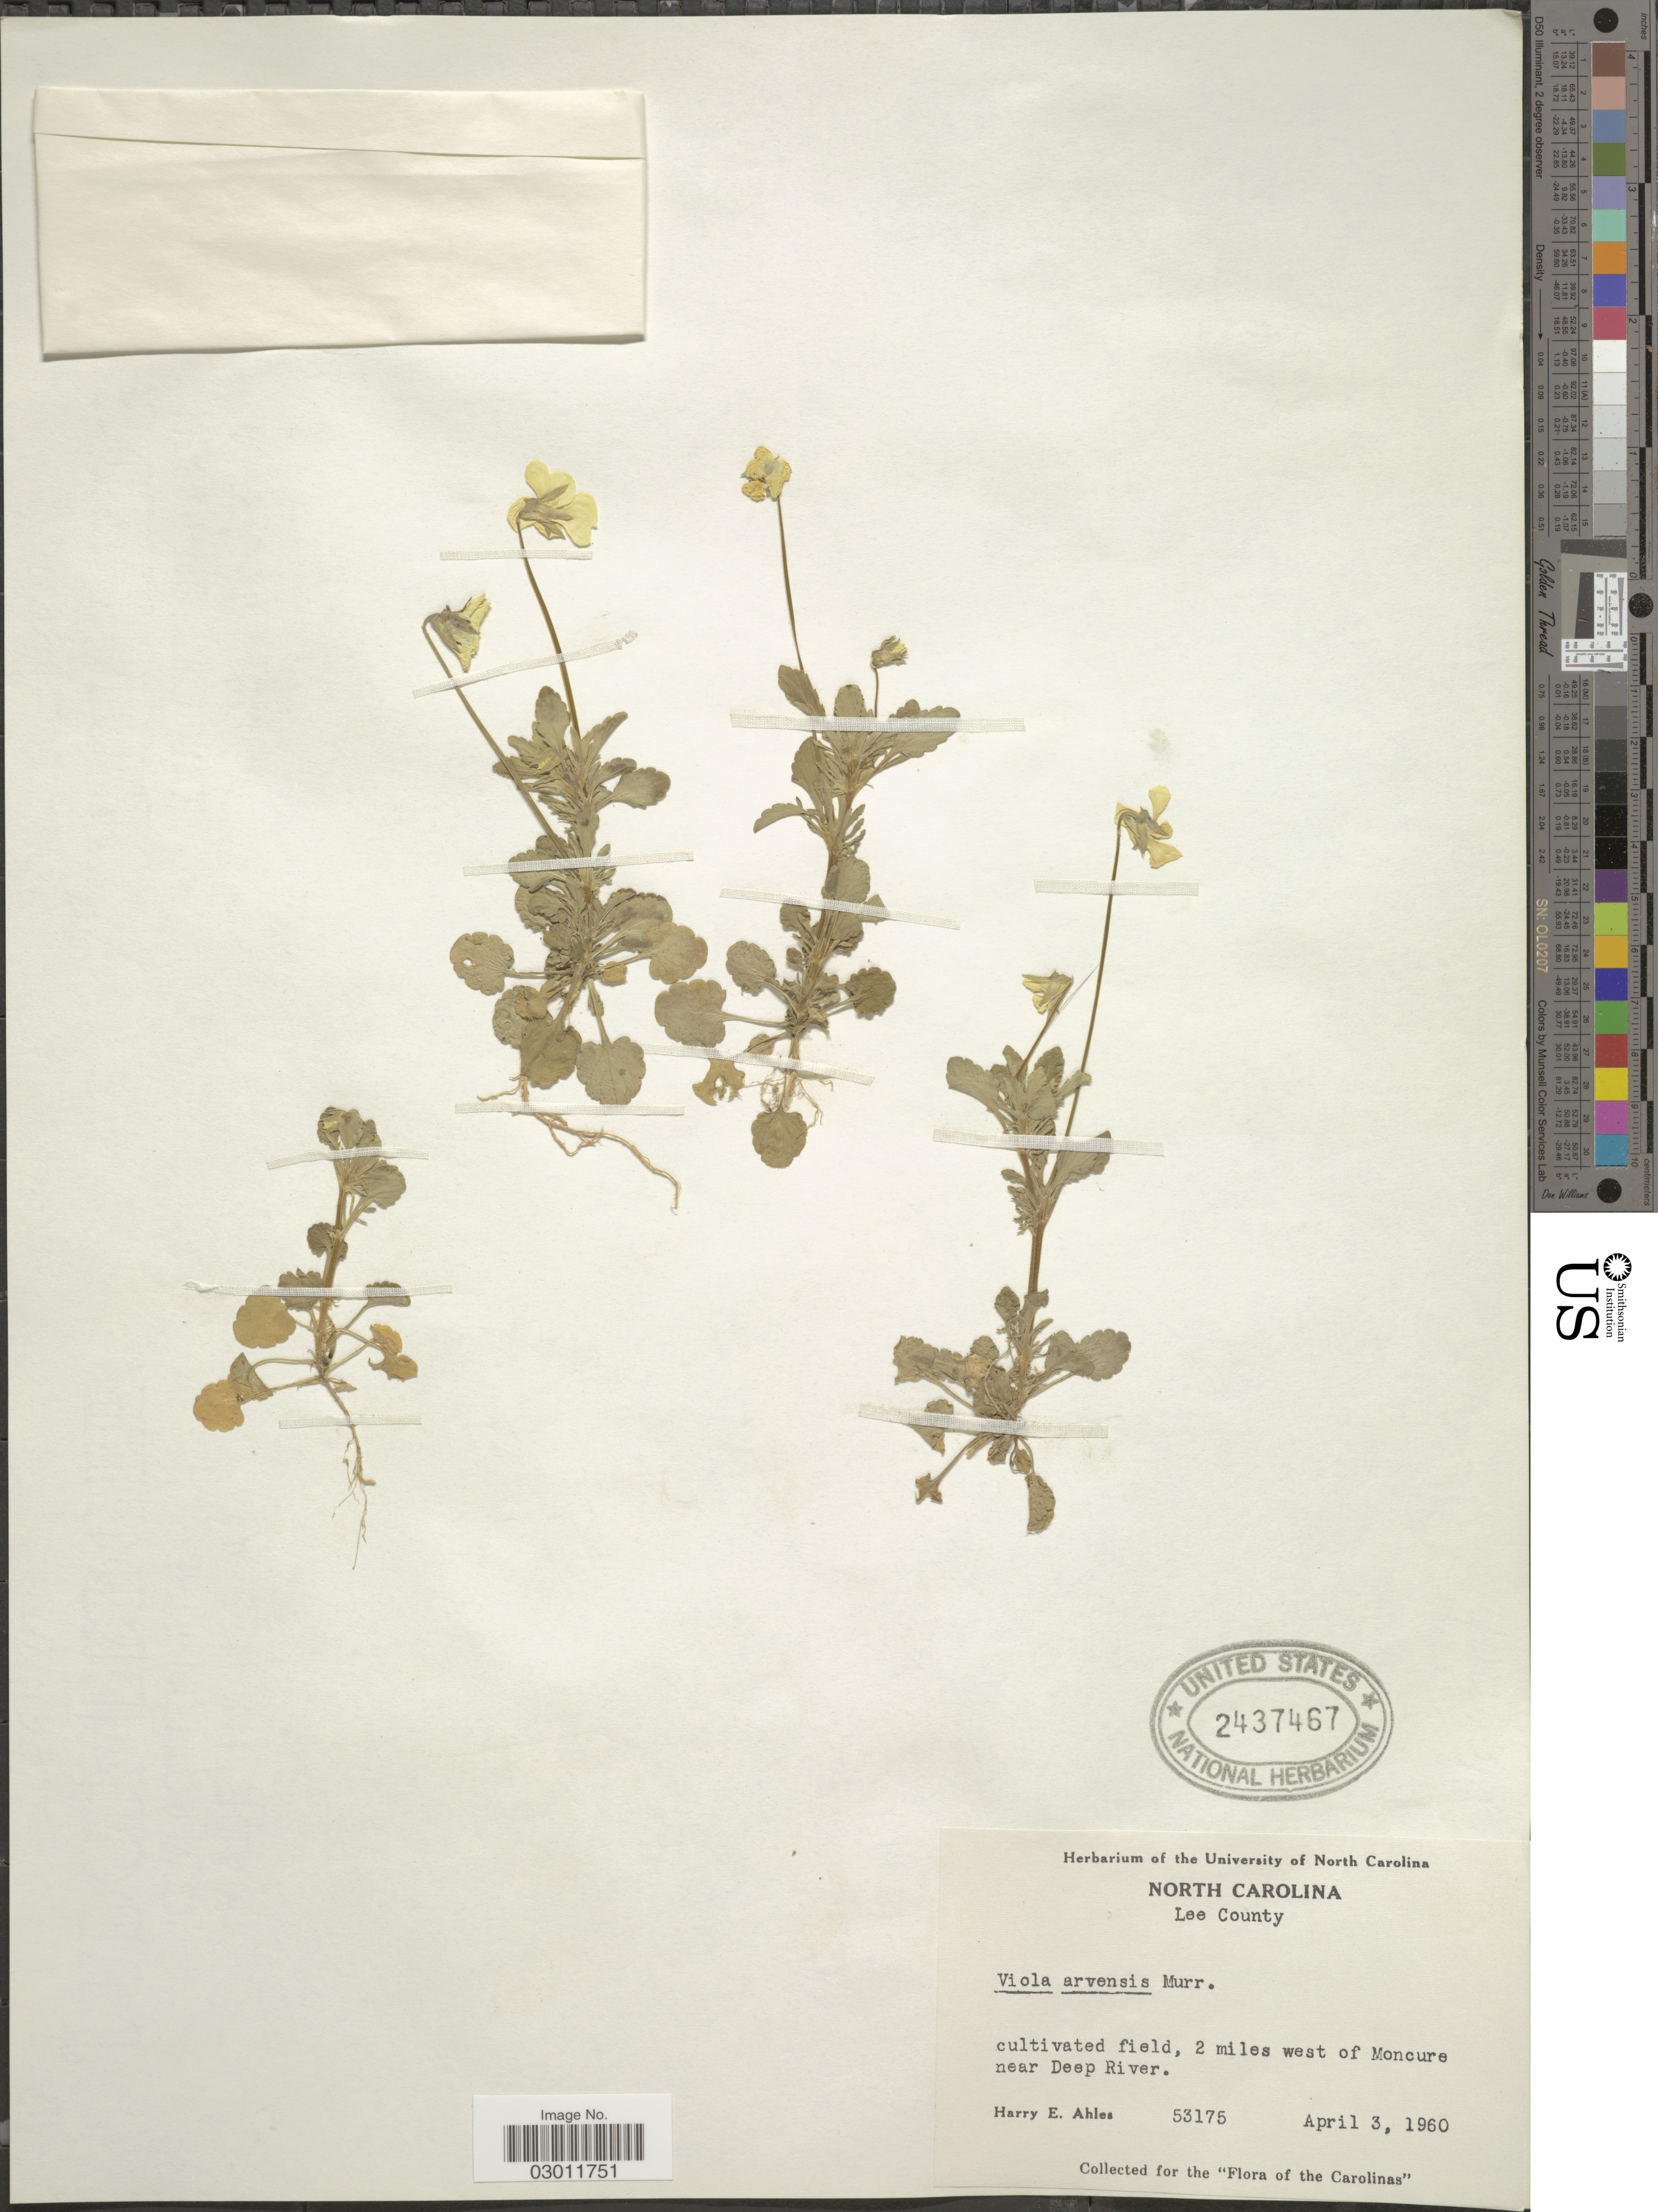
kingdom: Plantae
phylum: Tracheophyta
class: Magnoliopsida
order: Malpighiales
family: Violaceae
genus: Viola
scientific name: Viola arvensis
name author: Murray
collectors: H. E. Ahles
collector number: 53175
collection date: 1960-04-03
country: United States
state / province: North Carolina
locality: Lee County. Cultivated field, 2 miles west of Moncure near Deep River. The Carolinas.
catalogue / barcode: US 2437467